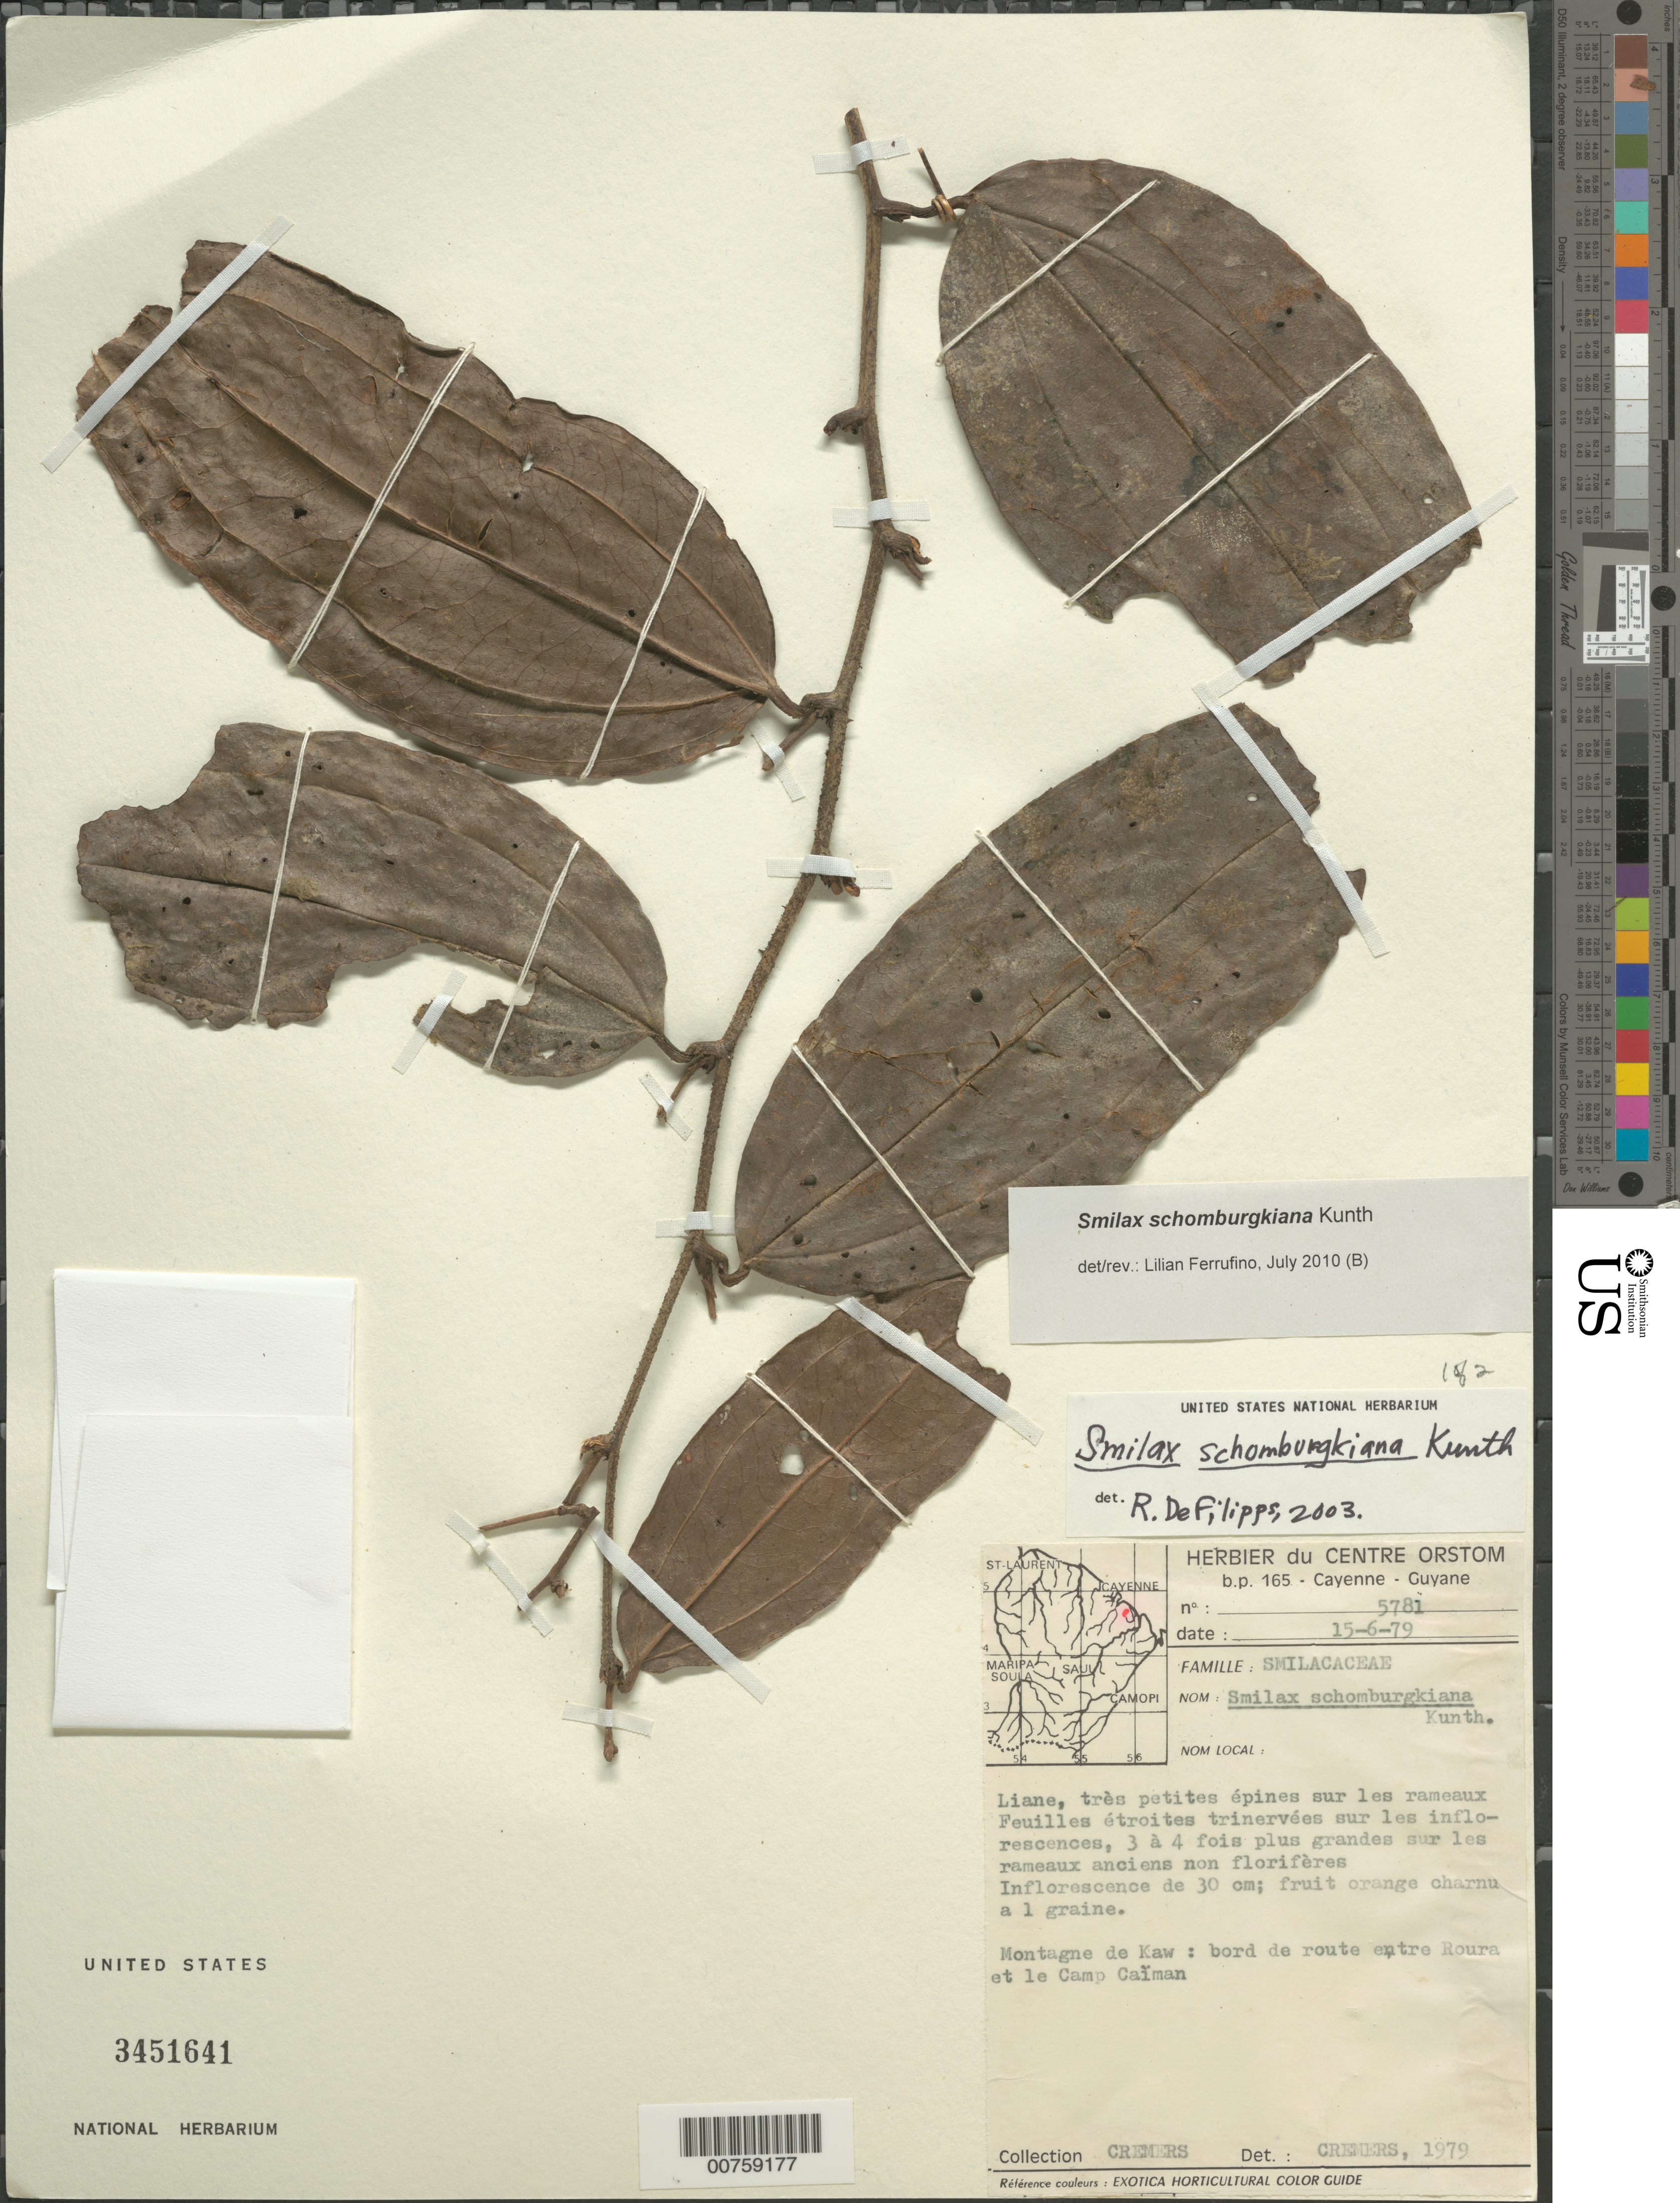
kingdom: Plantae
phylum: Tracheophyta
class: Liliopsida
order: Liliales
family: Smilacaceae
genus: Smilax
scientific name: Smilax schomburgkiana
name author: Kunth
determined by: DeFilipps, R. A.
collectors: G. Cremers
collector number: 5781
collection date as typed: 15-Jun-79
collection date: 1979-06-15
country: French Guiana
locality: Montagne de Kaw, between Roura and Camp Caïman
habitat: Roadside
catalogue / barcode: US 3451641